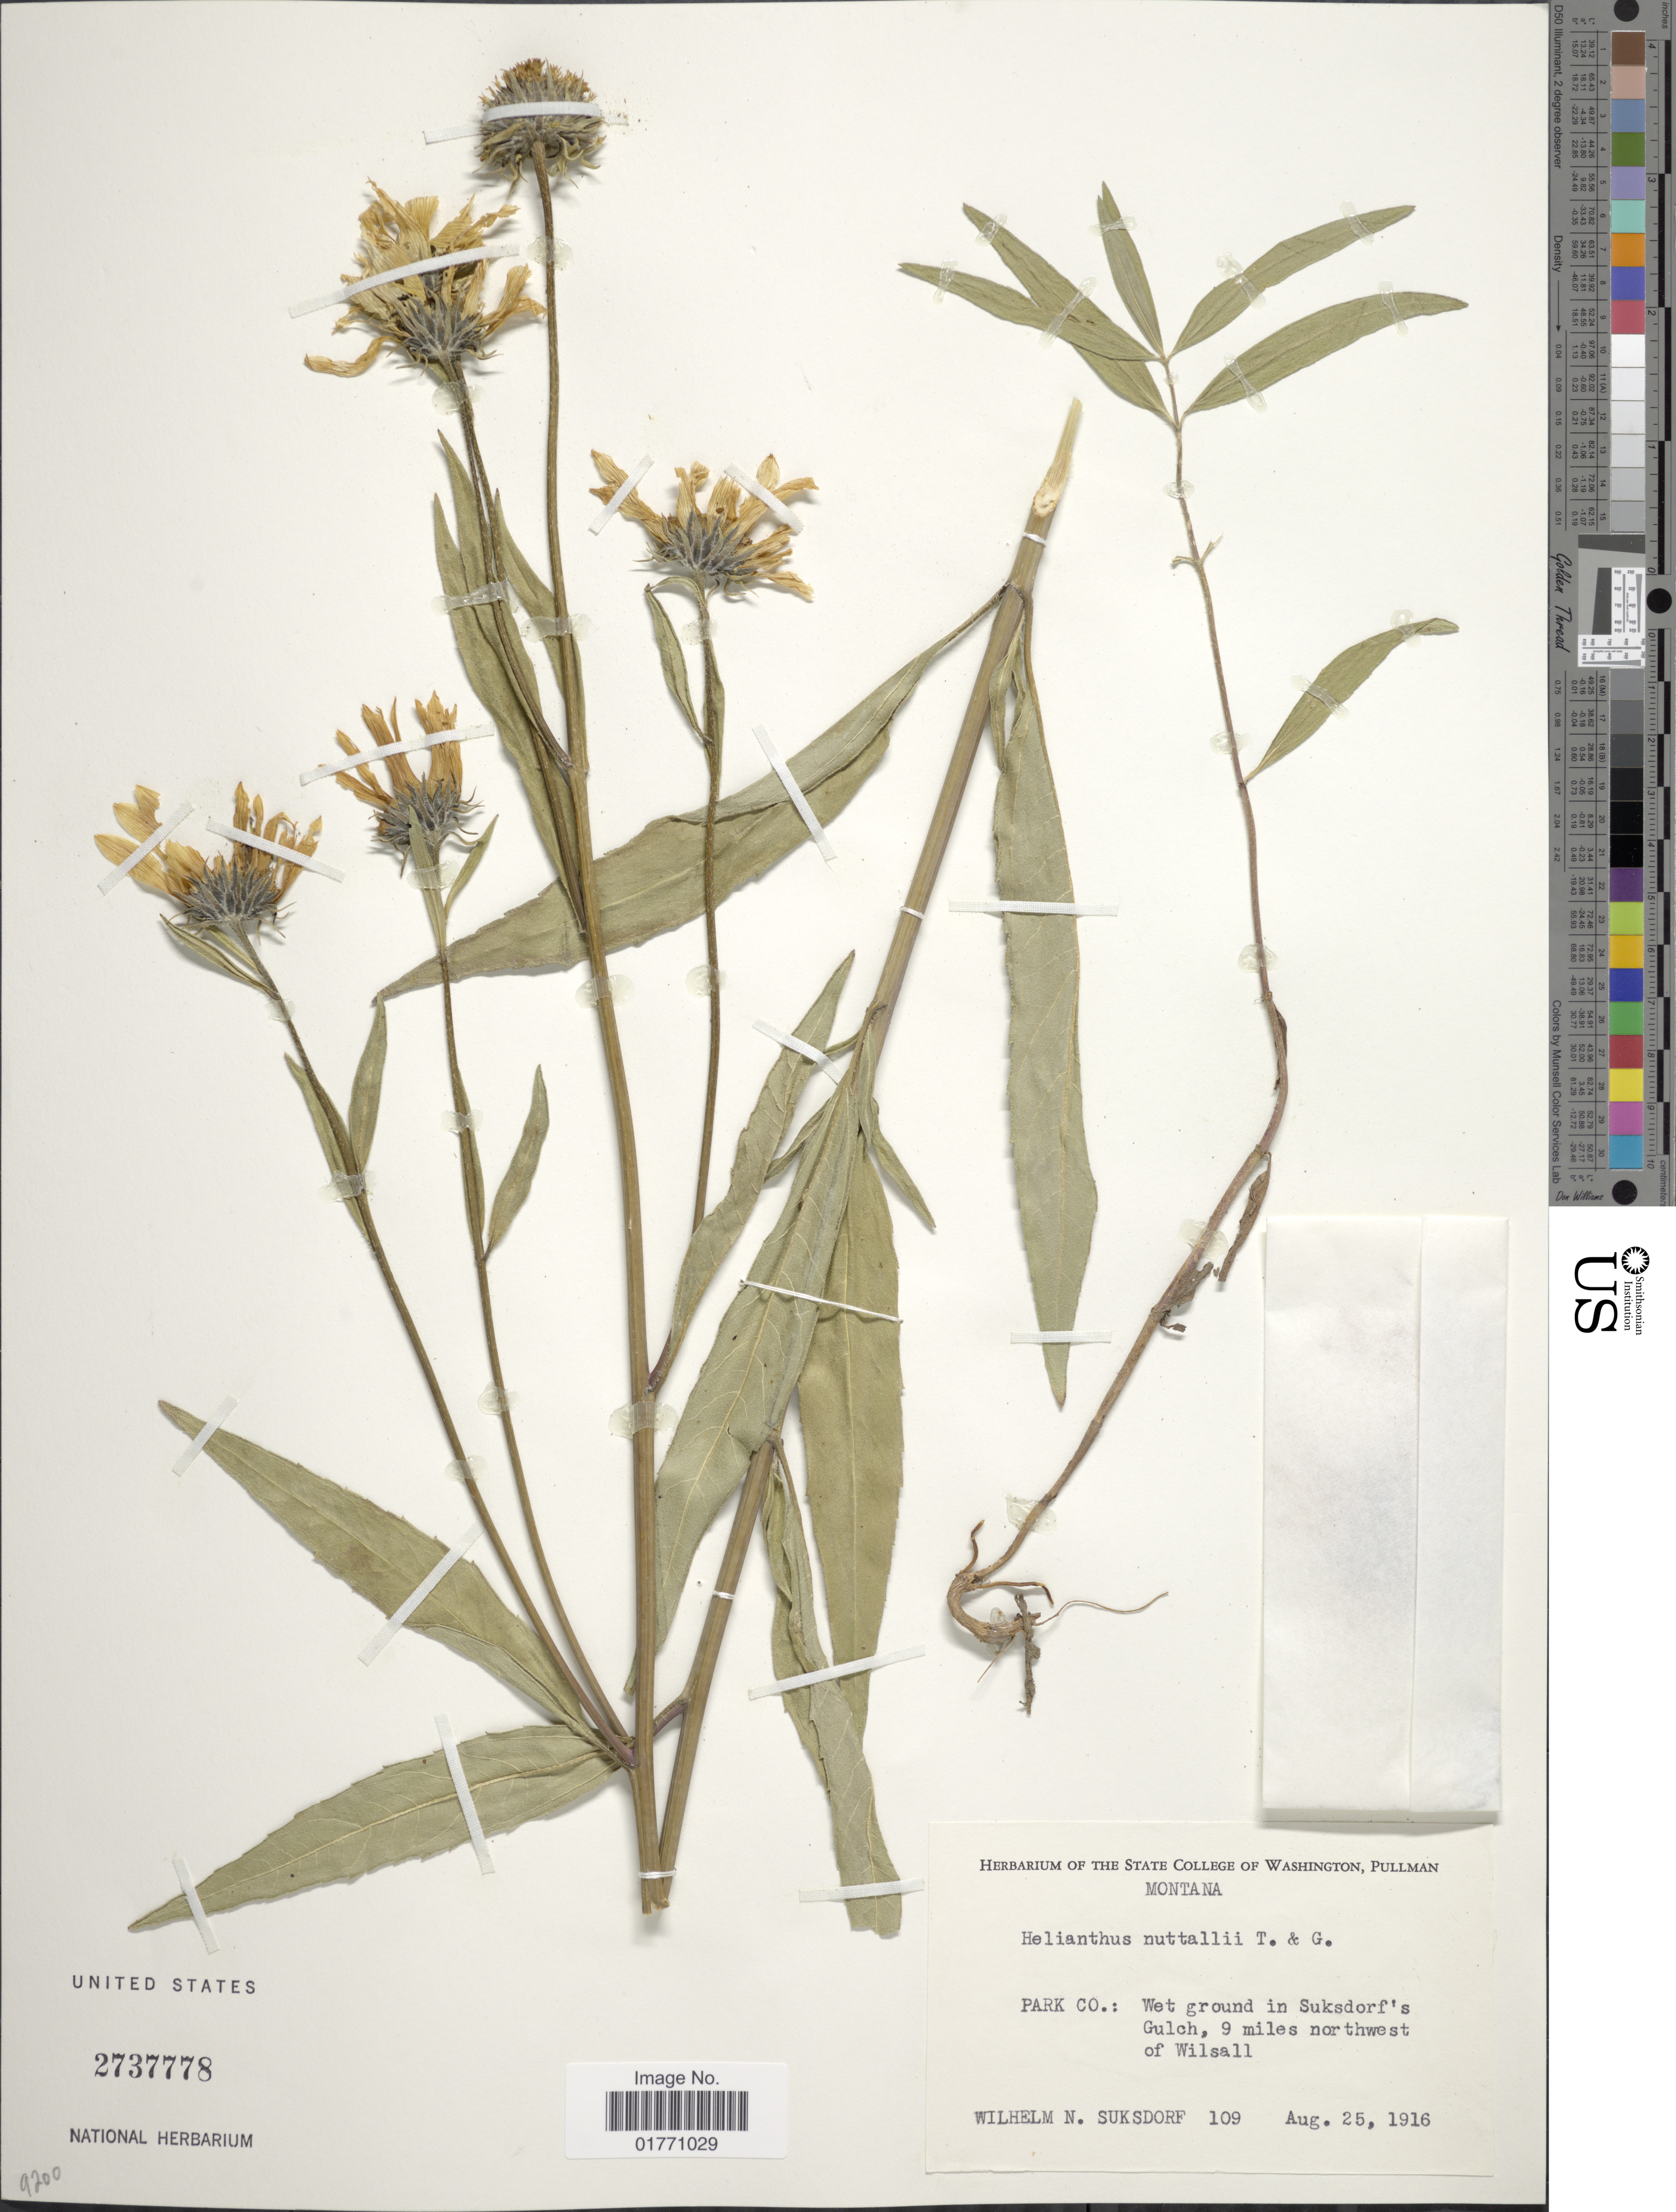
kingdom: Plantae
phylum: Tracheophyta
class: Magnoliopsida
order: Asterales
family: Asteraceae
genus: Helianthus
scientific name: Helianthus nuttallii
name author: Torr. & A. Gray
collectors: W. N. Suksdorf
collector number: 109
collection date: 1916-08-25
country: United States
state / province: Montana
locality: Park Co.: wet ground in Suksdorf's Gulch, 9 miles northwest of Wilsall.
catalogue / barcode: US 2737778